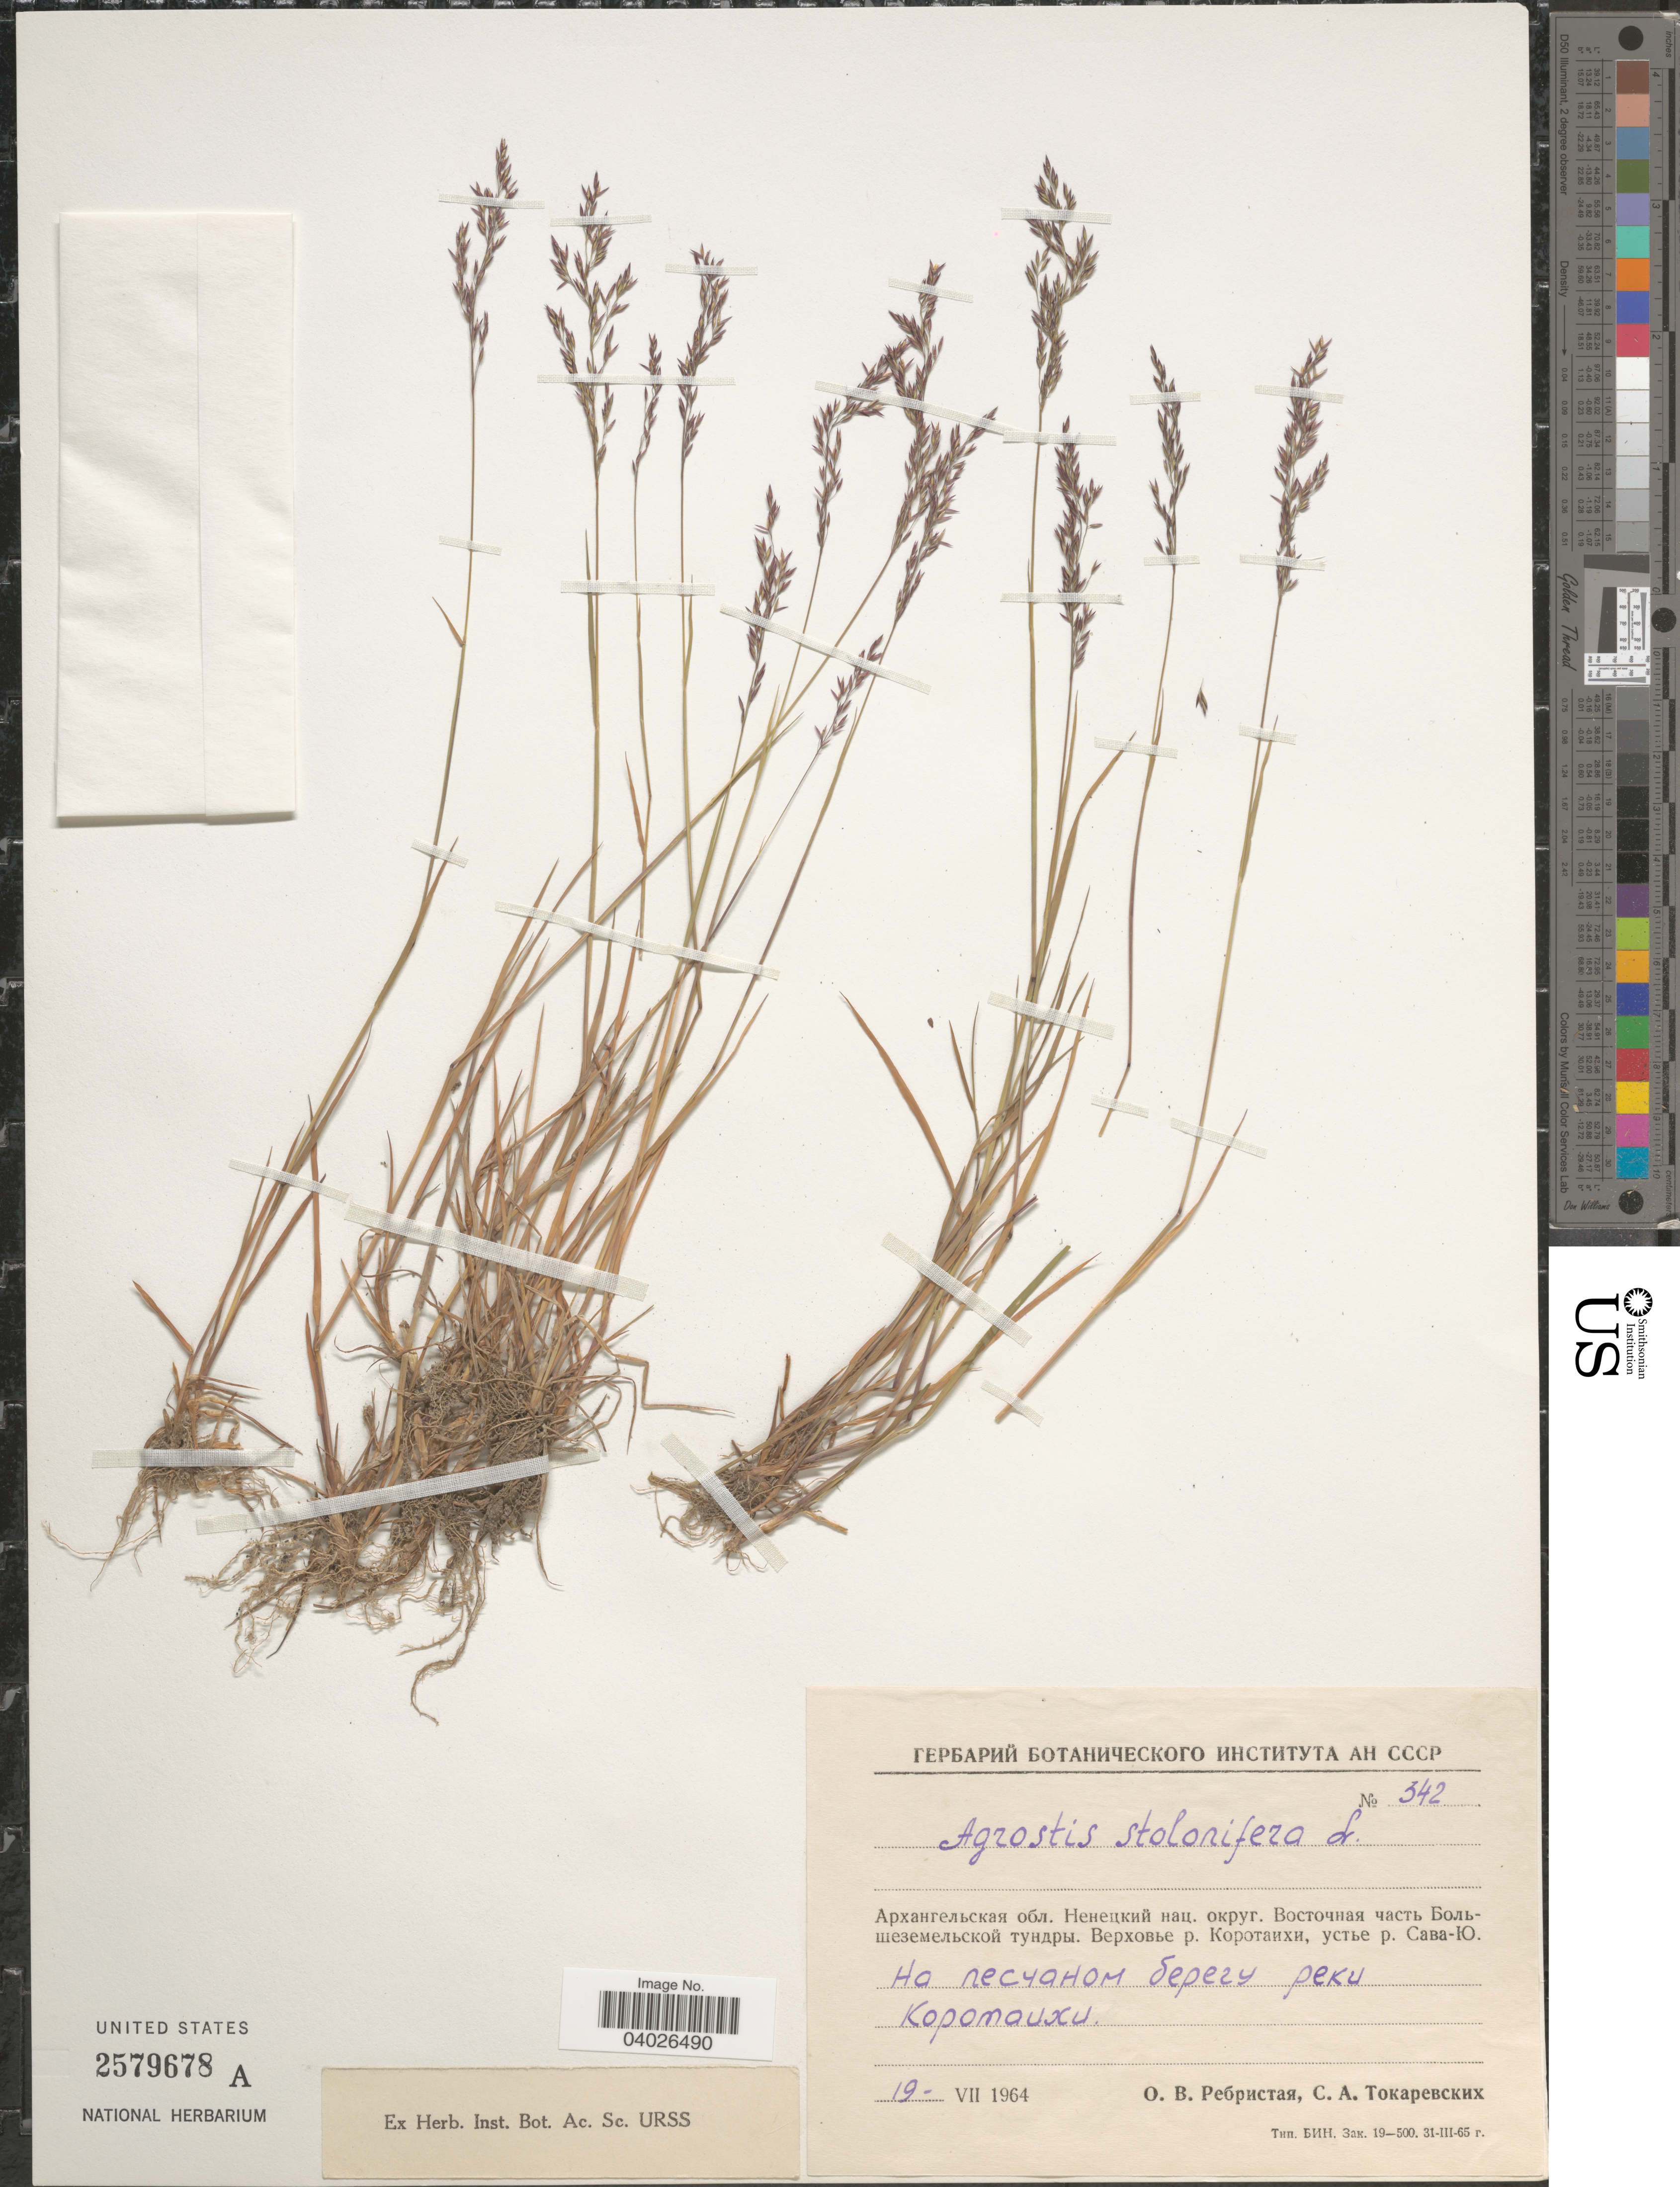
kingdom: Plantae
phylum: Tracheophyta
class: Liliopsida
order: Poales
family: Poaceae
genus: Agrostis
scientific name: Agrostis stolonifera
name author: L.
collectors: O. Rebristaya & S. Tokarevskikh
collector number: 342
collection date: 1964-07-19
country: Russian Federation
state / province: Arkhangelsk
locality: Nenets, upper of river Korotaikha, mouth of river Sava-U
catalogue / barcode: US 2579678A